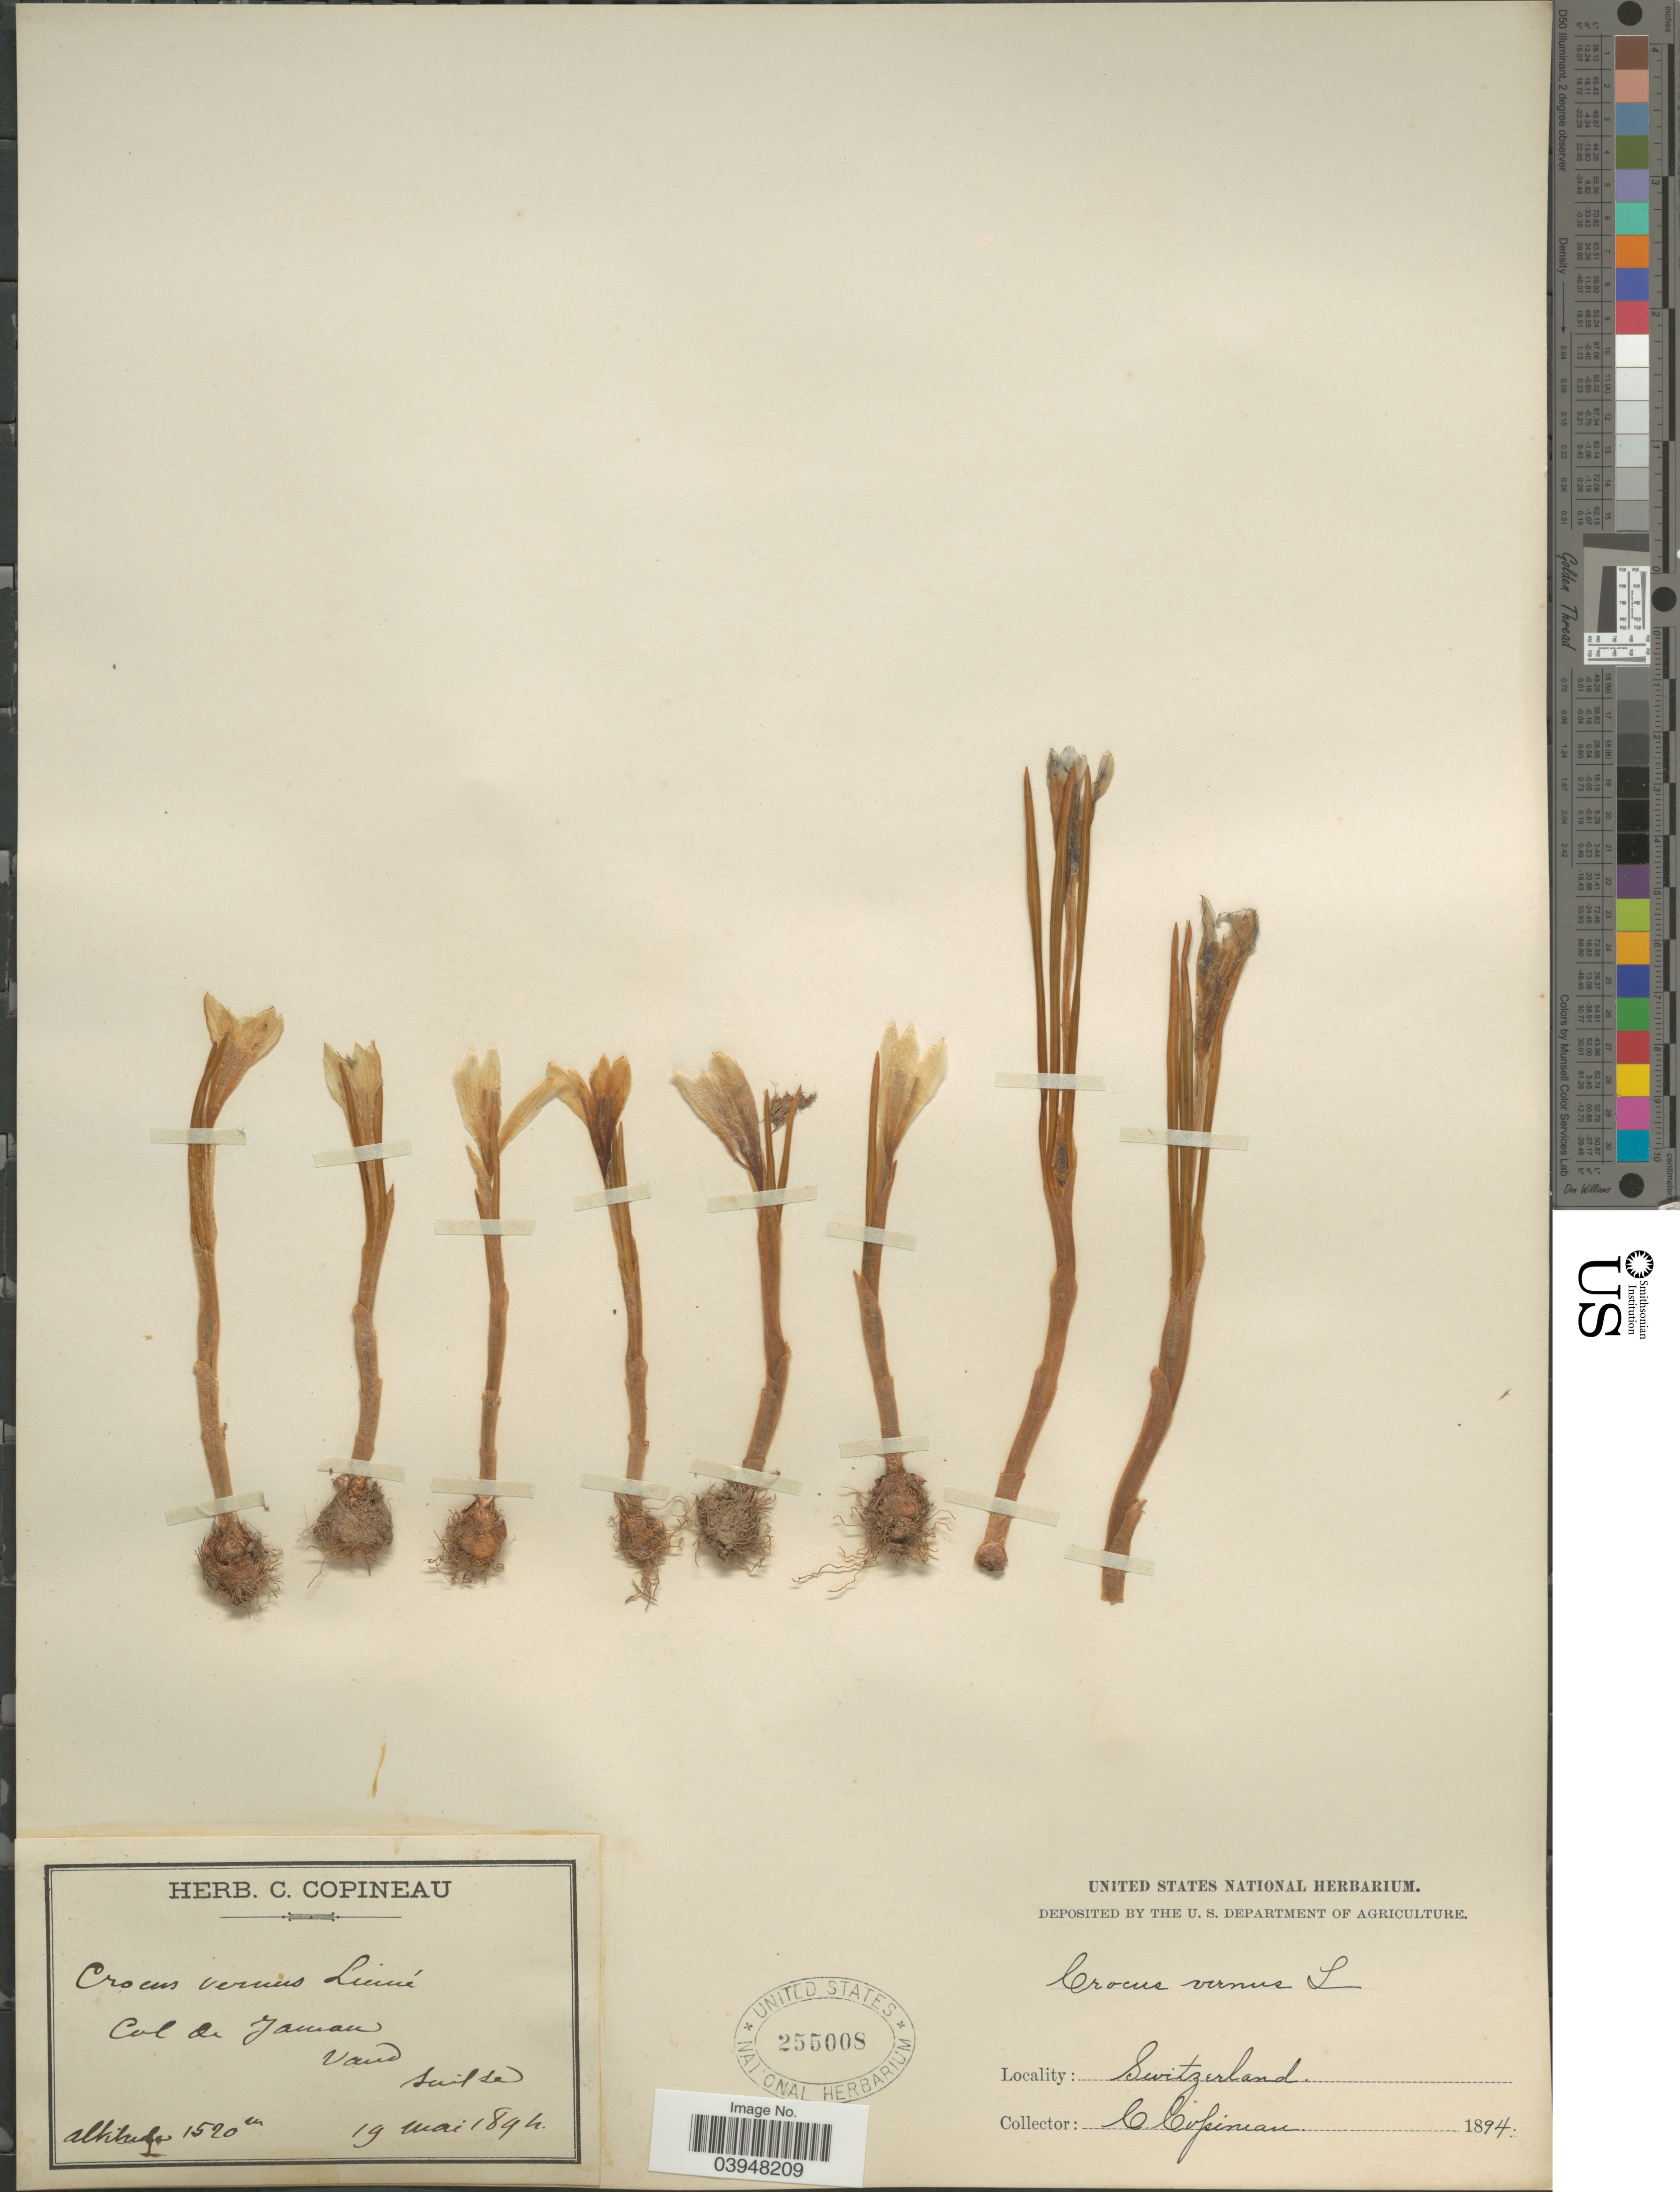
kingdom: Plantae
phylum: Tracheophyta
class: Liliopsida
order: Asparagales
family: Iridaceae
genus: Crocus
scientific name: Crocus vernus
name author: Hill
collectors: C. Copineau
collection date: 1894-05-19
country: Switzerland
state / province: Vaud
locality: Col de Jaman, Vaud, Suisse.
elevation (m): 1520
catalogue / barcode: US 255008